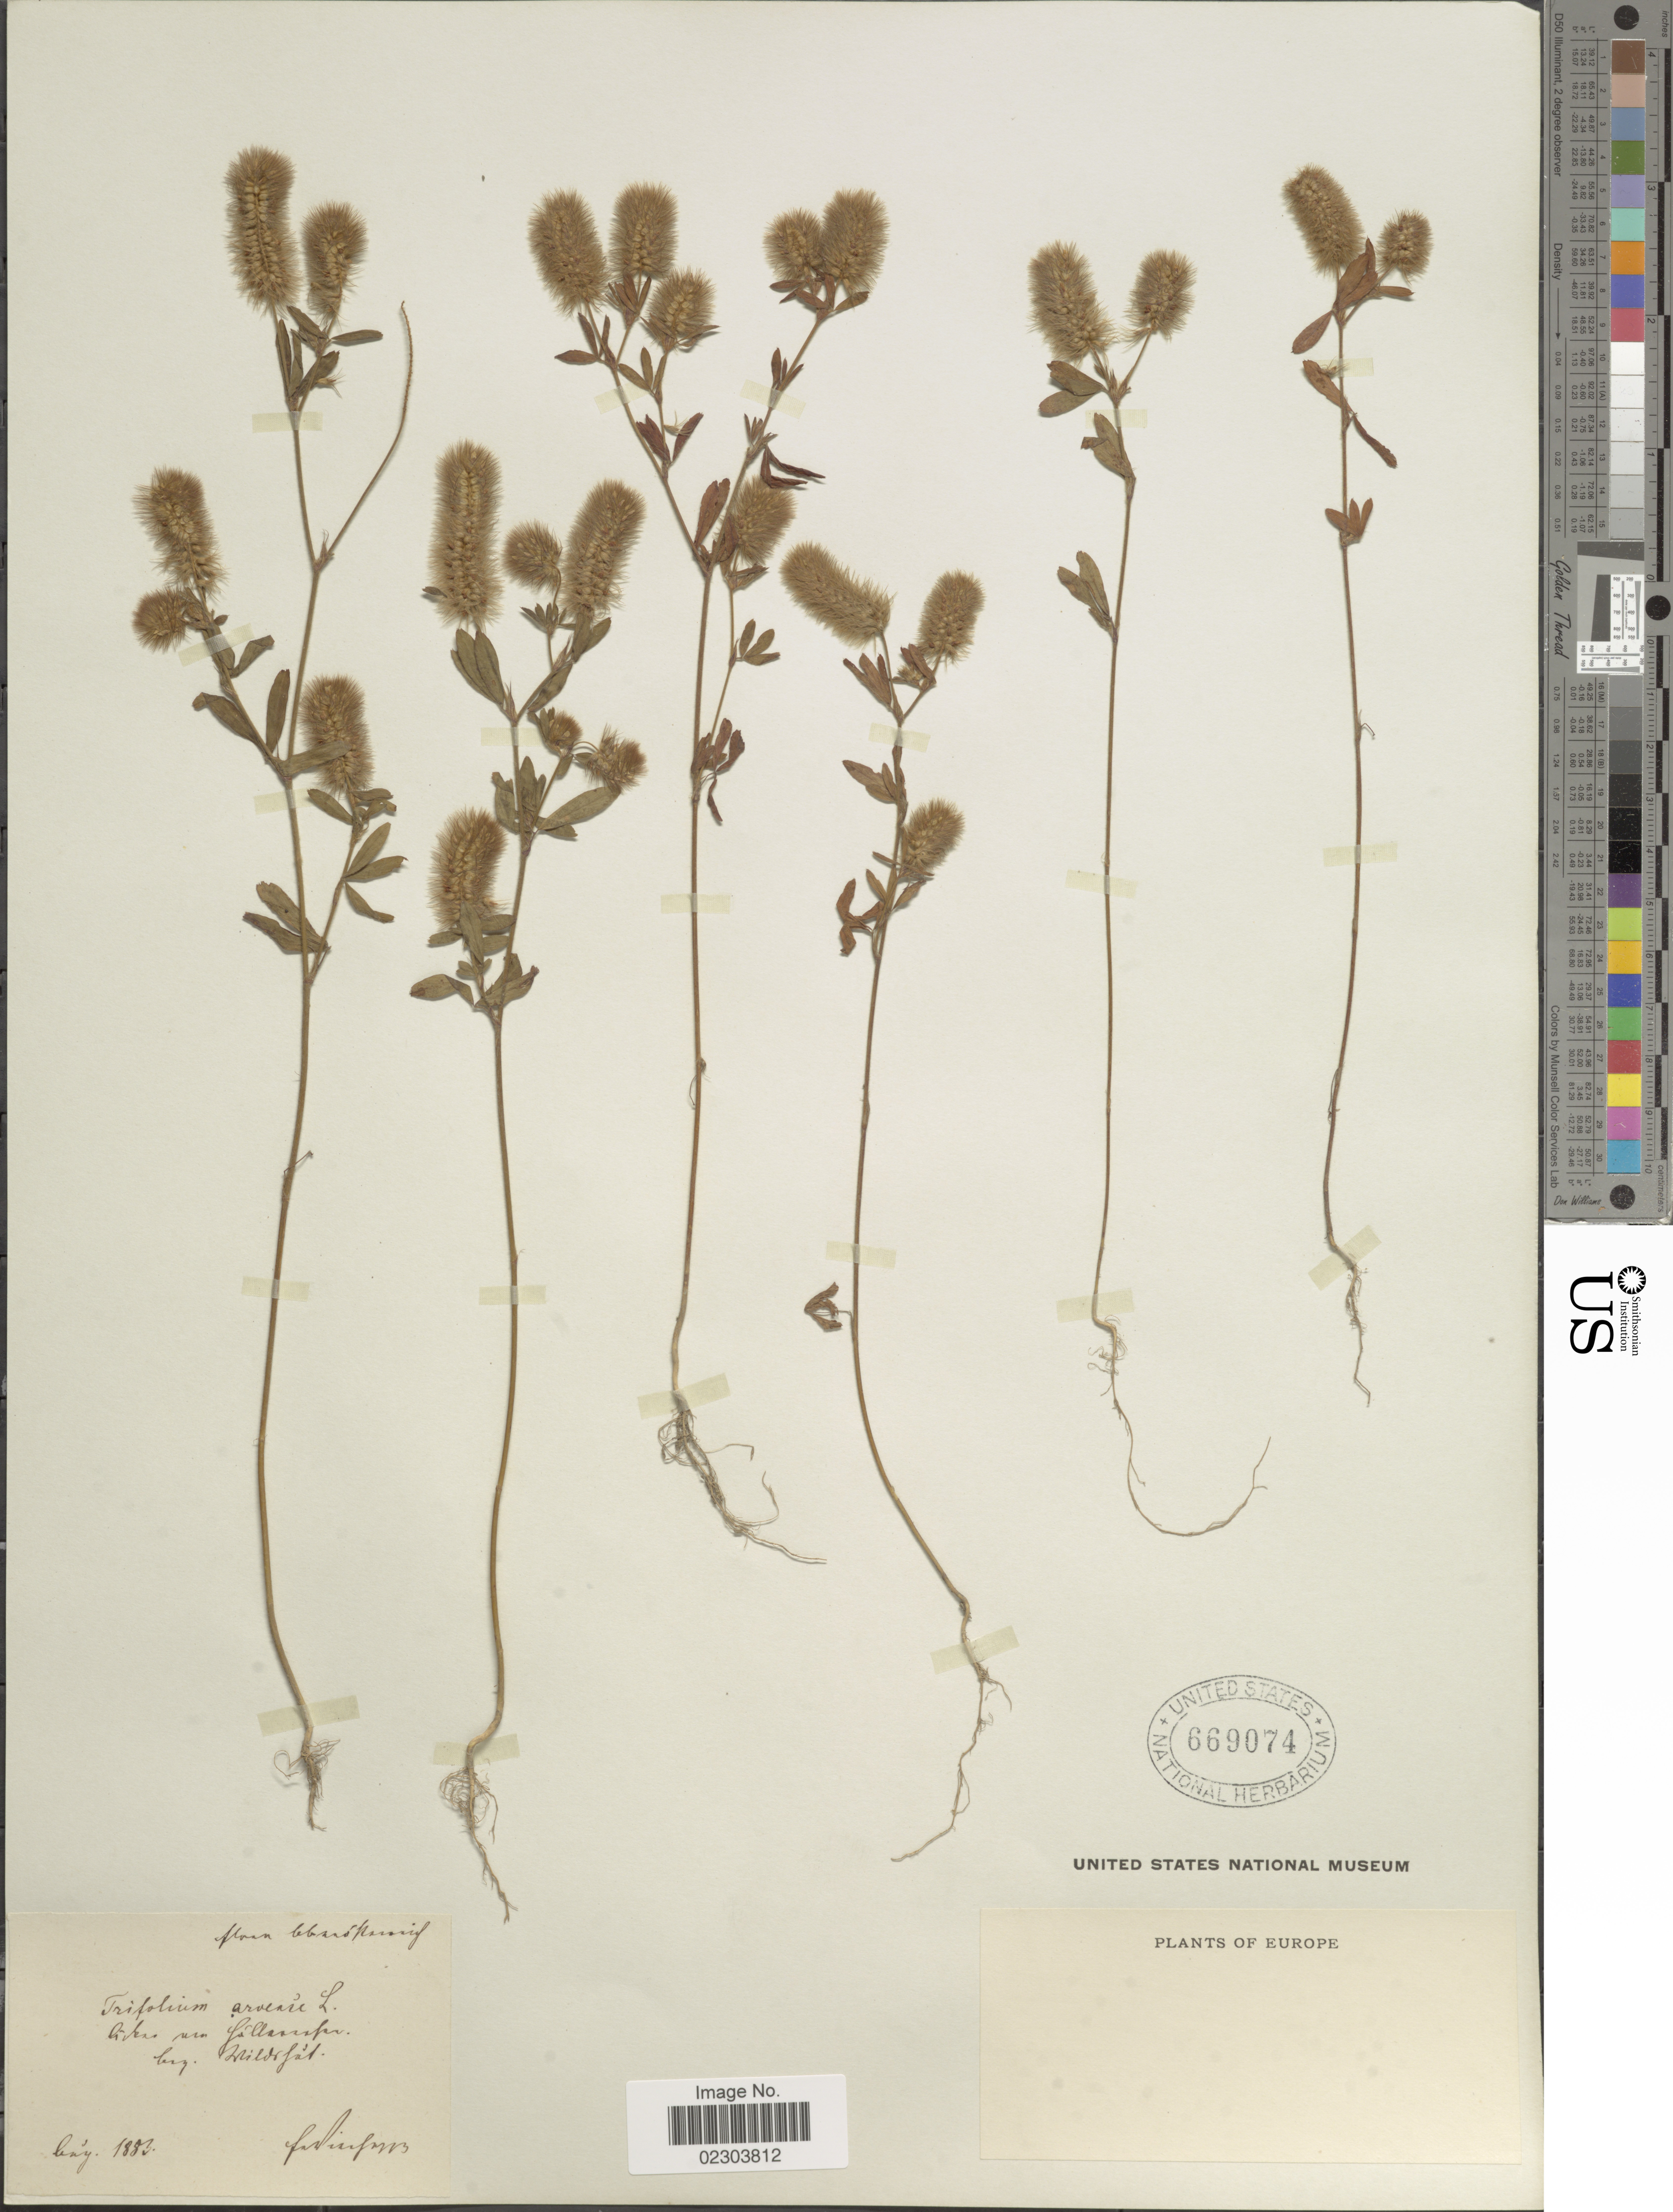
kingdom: Plantae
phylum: Tracheophyta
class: Magnoliopsida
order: Fabales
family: Fabaceae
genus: Trifolium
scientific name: Trifolium arvense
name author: L.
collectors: F. Vierhapper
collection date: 1883-08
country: Austria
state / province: Oberosterreich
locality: Flora Oberösterreich, Acker um Höllerersee, Bez. Wildshut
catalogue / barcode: US 669074